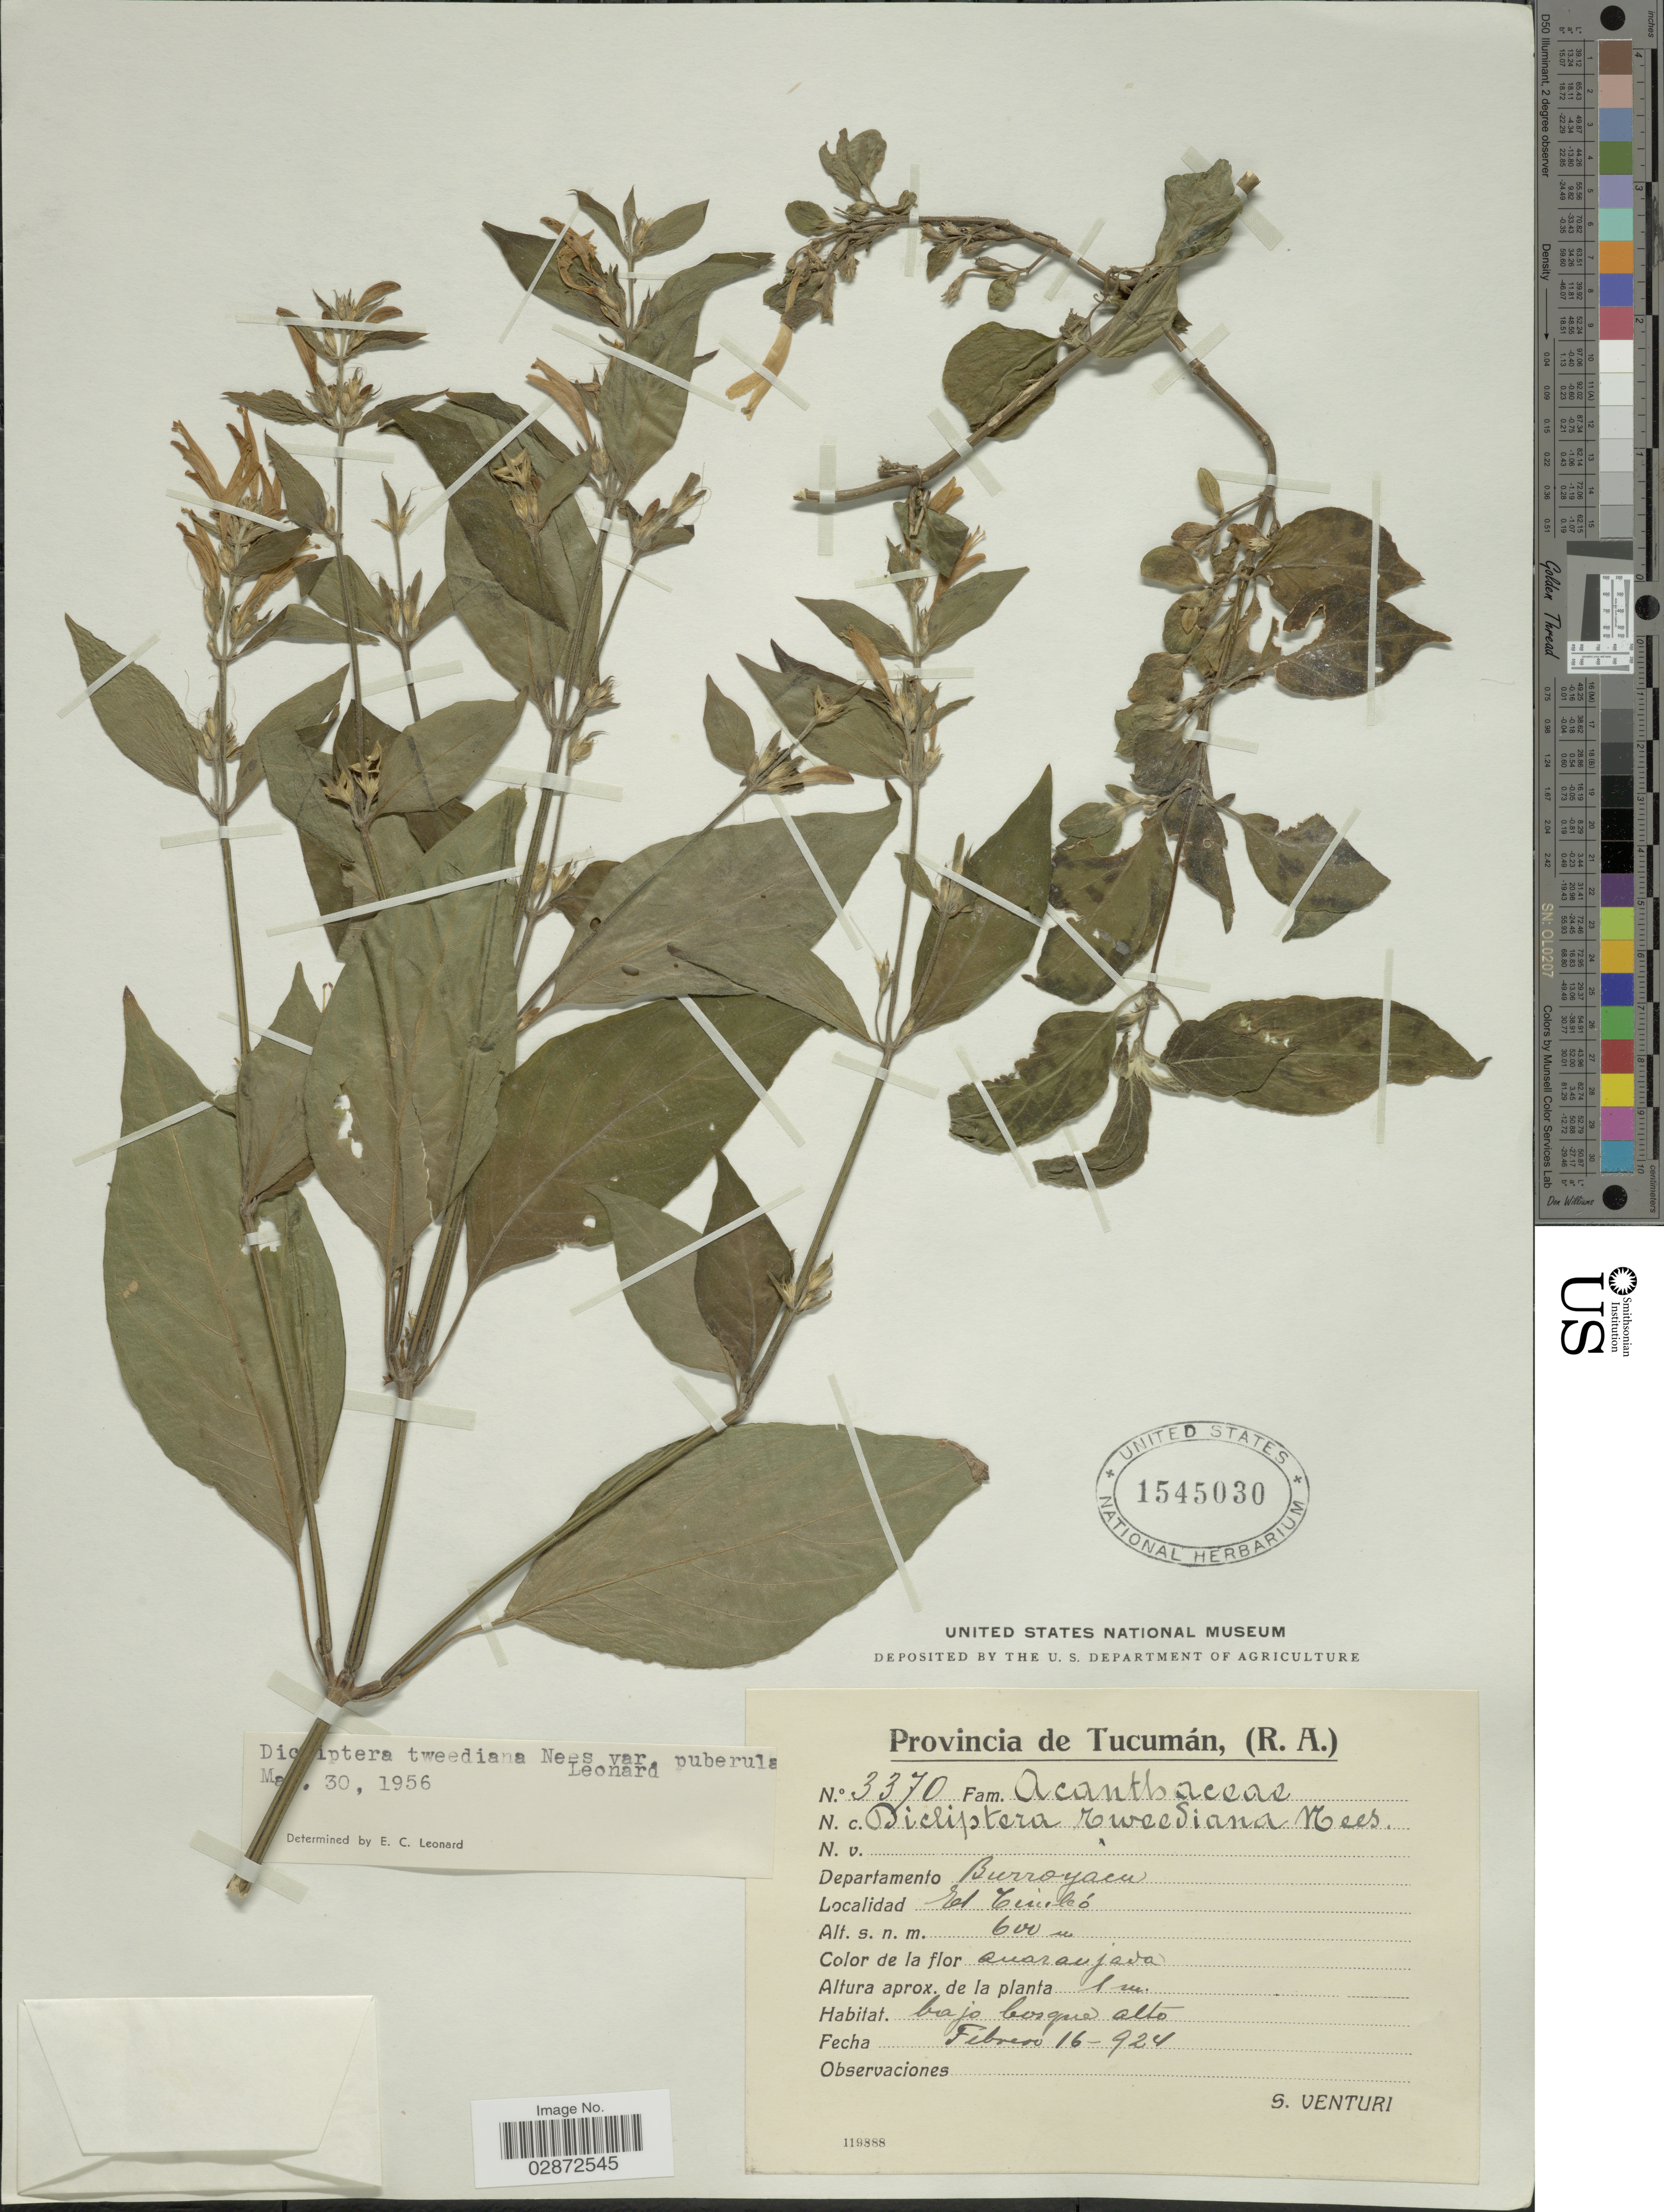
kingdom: Plantae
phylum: Tracheophyta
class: Magnoliopsida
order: Lamiales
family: Acanthaceae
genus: Dicliptera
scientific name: Dicliptera squarrosa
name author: Nees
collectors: S. Venturi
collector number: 3370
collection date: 1924-02-16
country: Argentina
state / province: Tucuman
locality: Provincia de Tucumán, (R.A.). Departamento Burroyacu. El Cuibó.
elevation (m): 600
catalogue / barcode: US 1545030